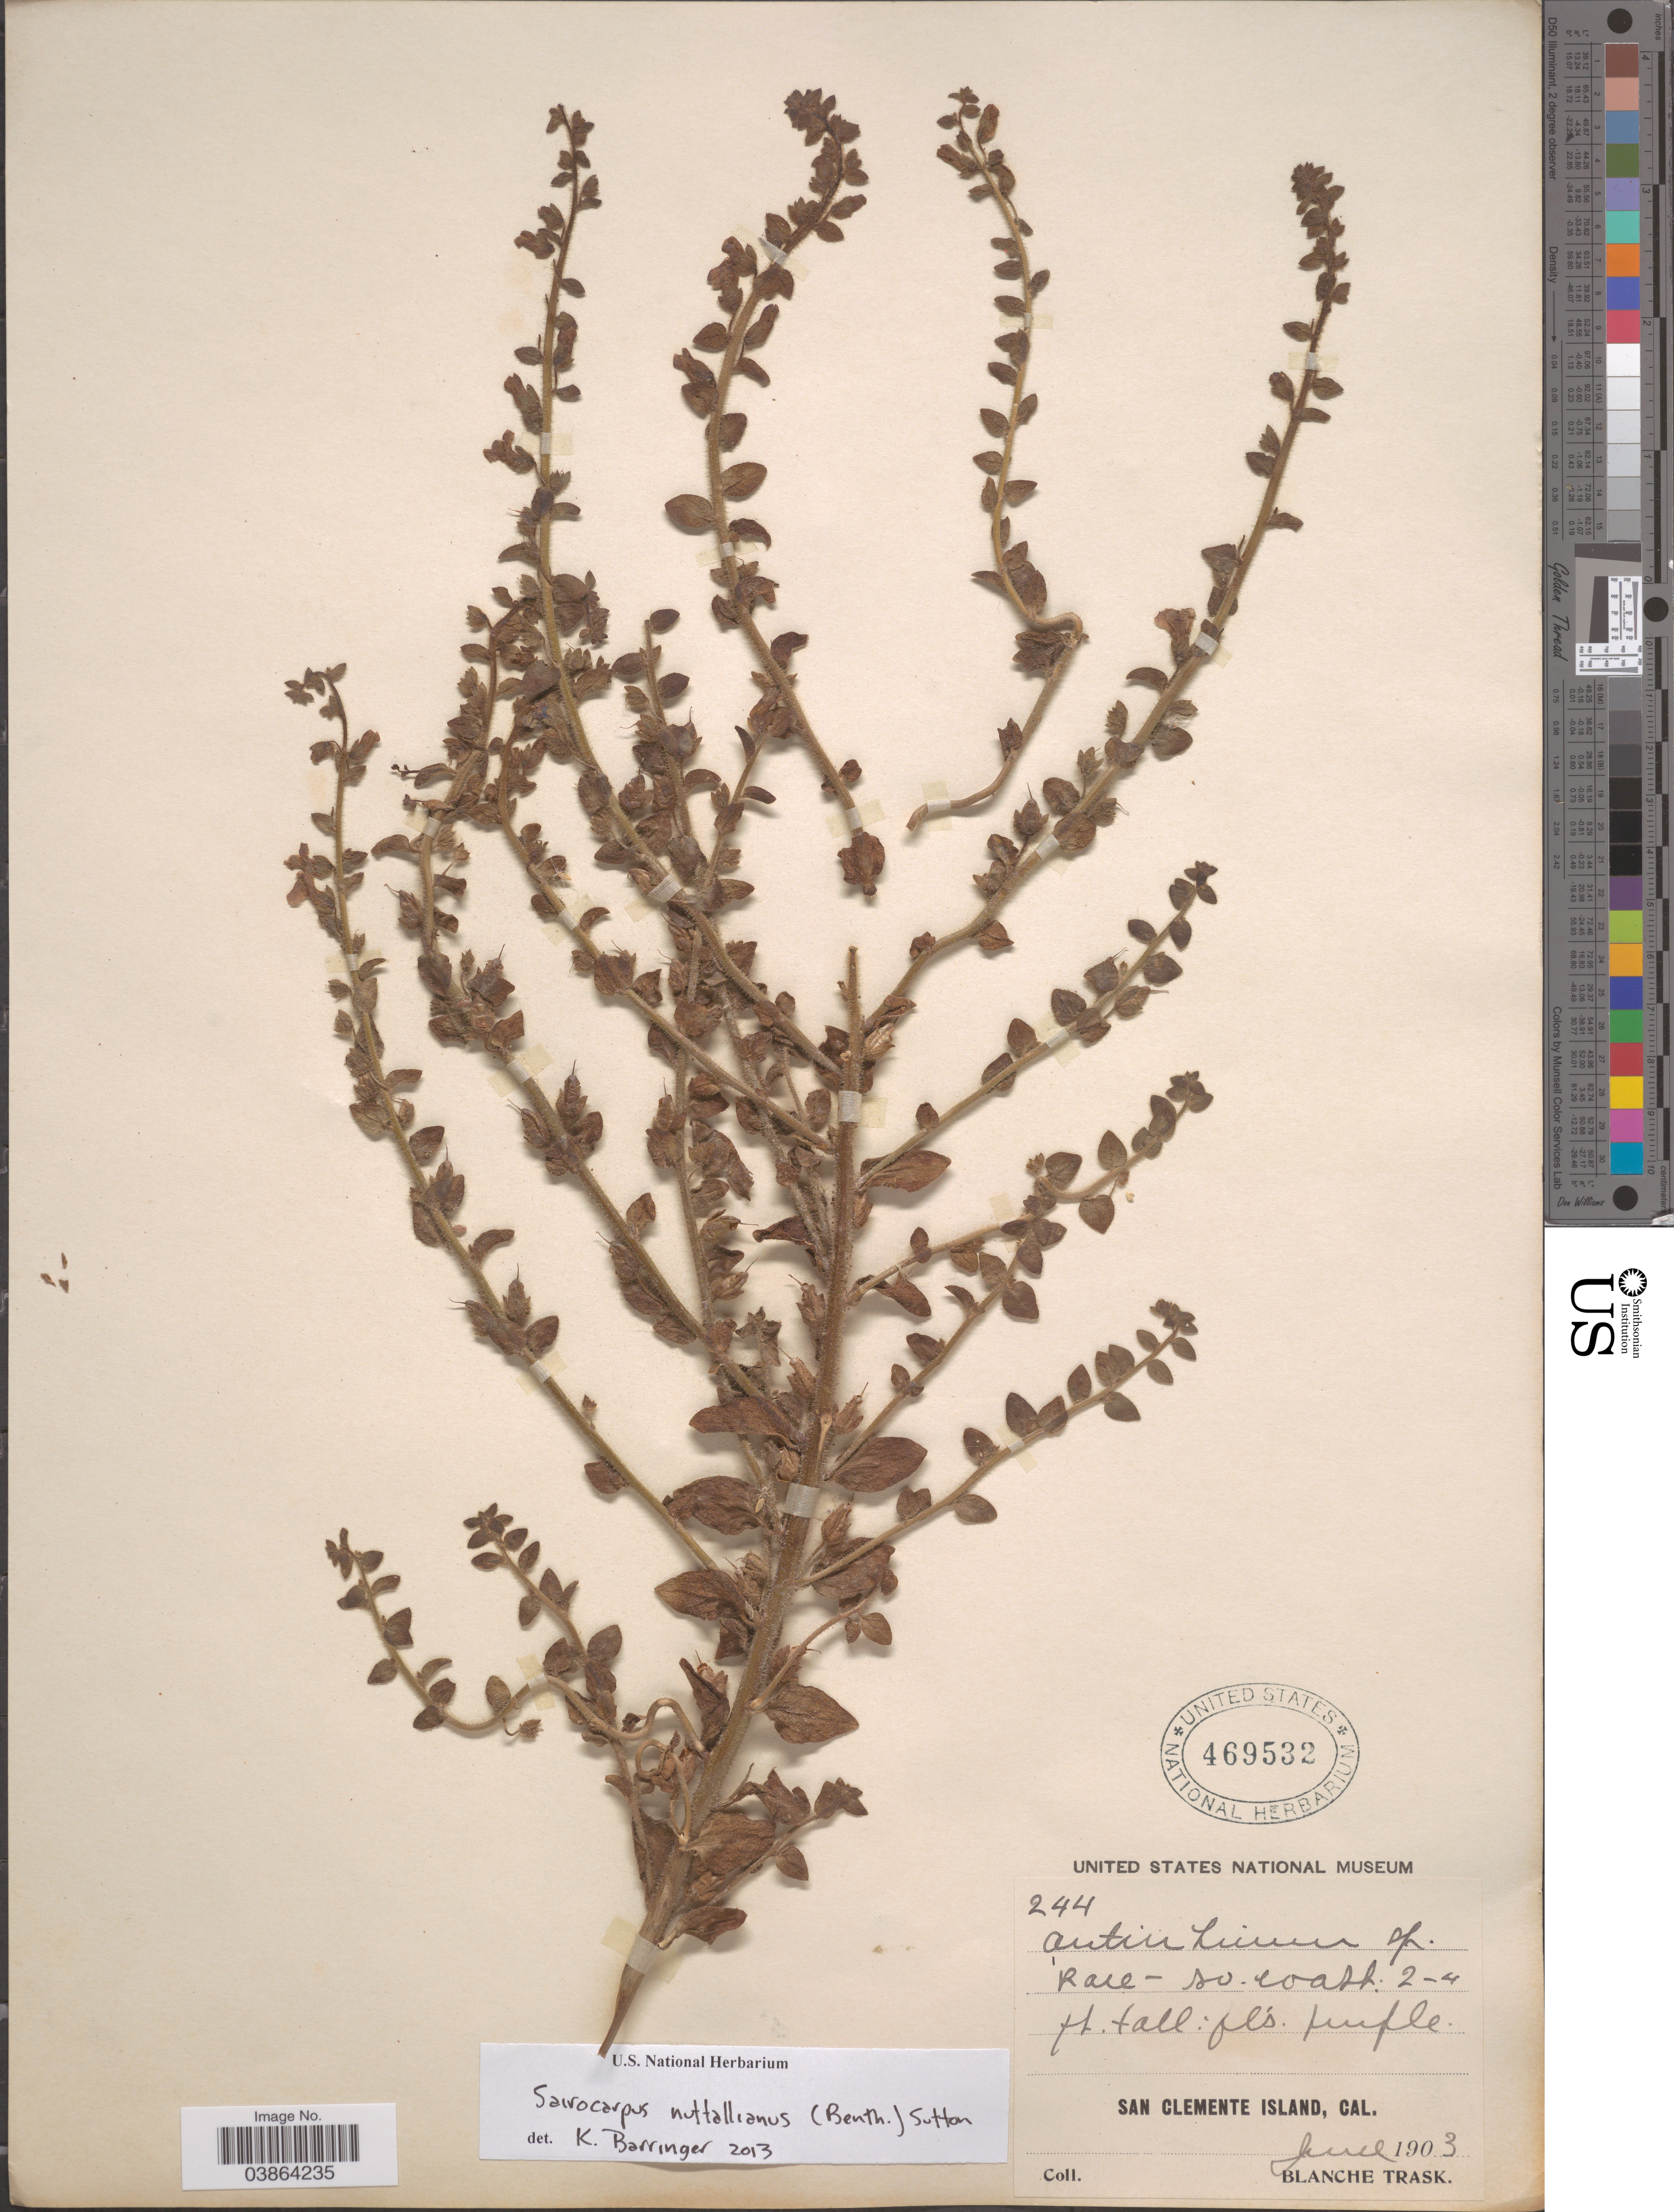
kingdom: Plantae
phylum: Tracheophyta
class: Magnoliopsida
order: Lamiales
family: Plantaginaceae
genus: Sairocarpus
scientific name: Sairocarpus nuttallianus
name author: (Benth.) D.A. Sutton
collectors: B. Trask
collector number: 244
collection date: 1903-06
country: United States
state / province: California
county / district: Los Angeles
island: San Clemente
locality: So. coast. San Clemente Island.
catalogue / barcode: US 469532